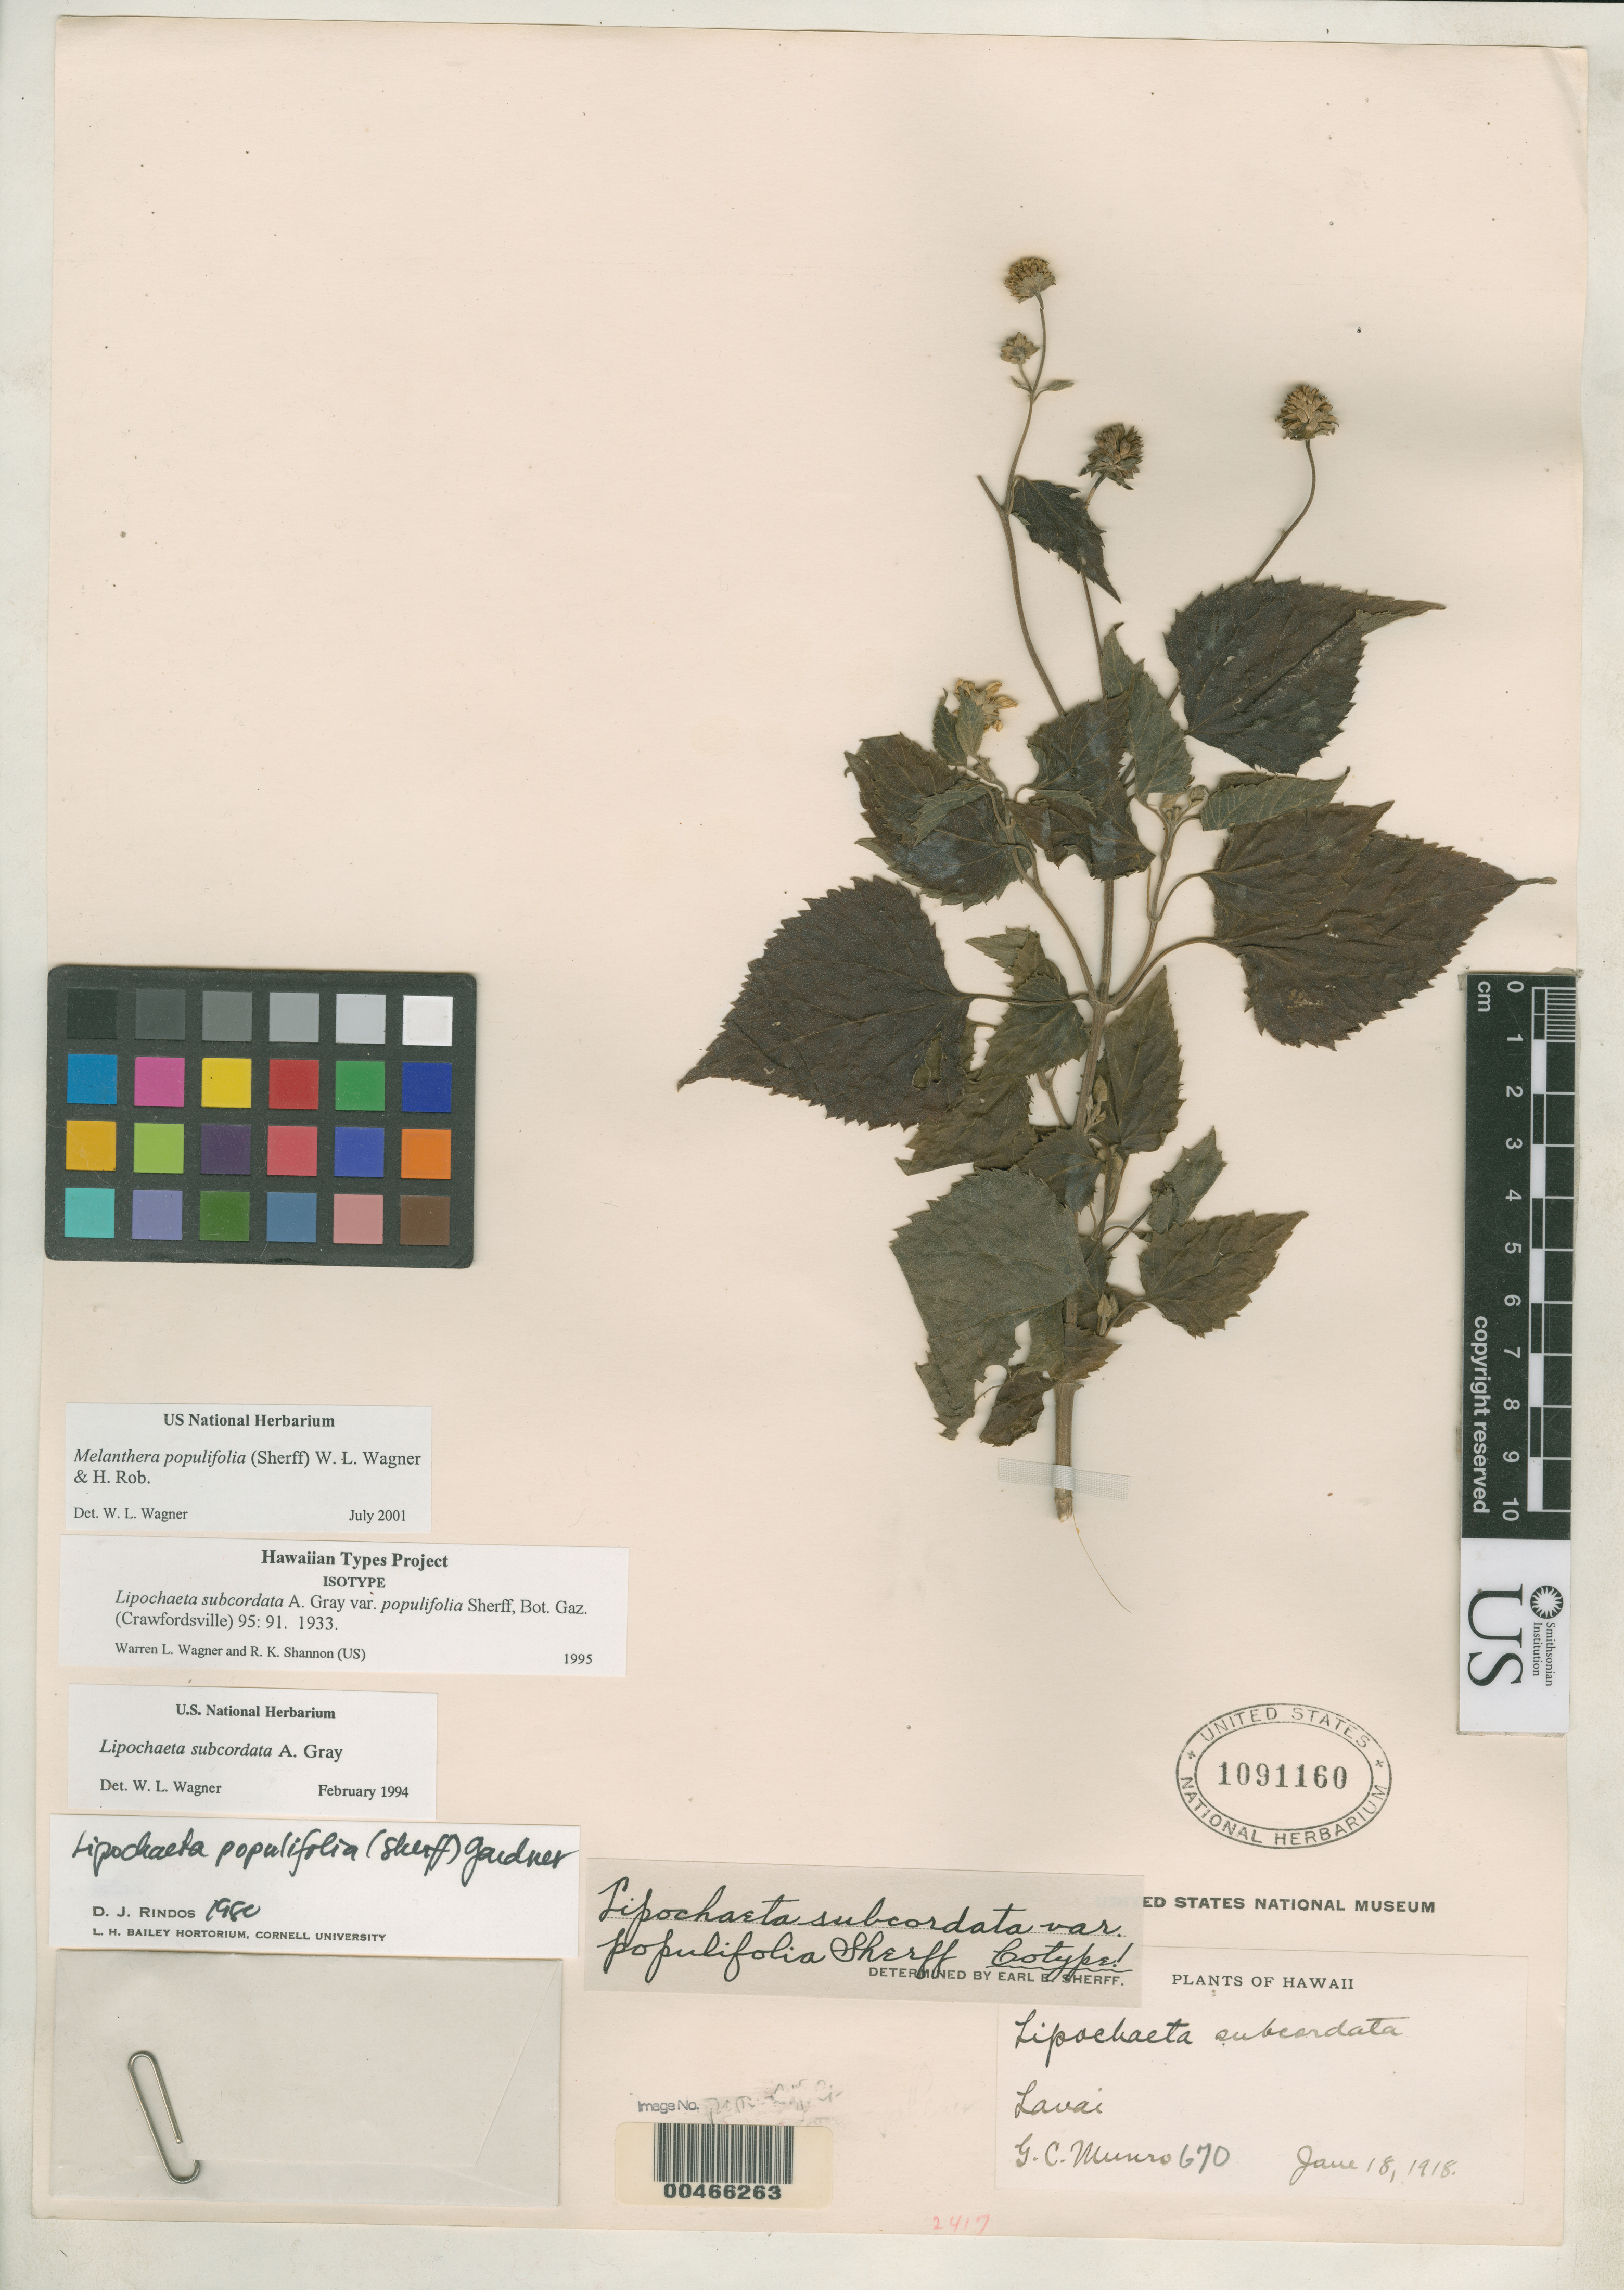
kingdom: Plantae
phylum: Tracheophyta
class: Magnoliopsida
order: Asterales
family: Asteraceae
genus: Lipochaeta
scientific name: Lipochaeta subcordata var. populifolia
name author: Sherff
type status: Isotype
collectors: G. C. Munro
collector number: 670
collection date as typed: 18 Jan 1918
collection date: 1918-01-18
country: United States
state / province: Hawaii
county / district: Maui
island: Lana'i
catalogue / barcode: US 1091160